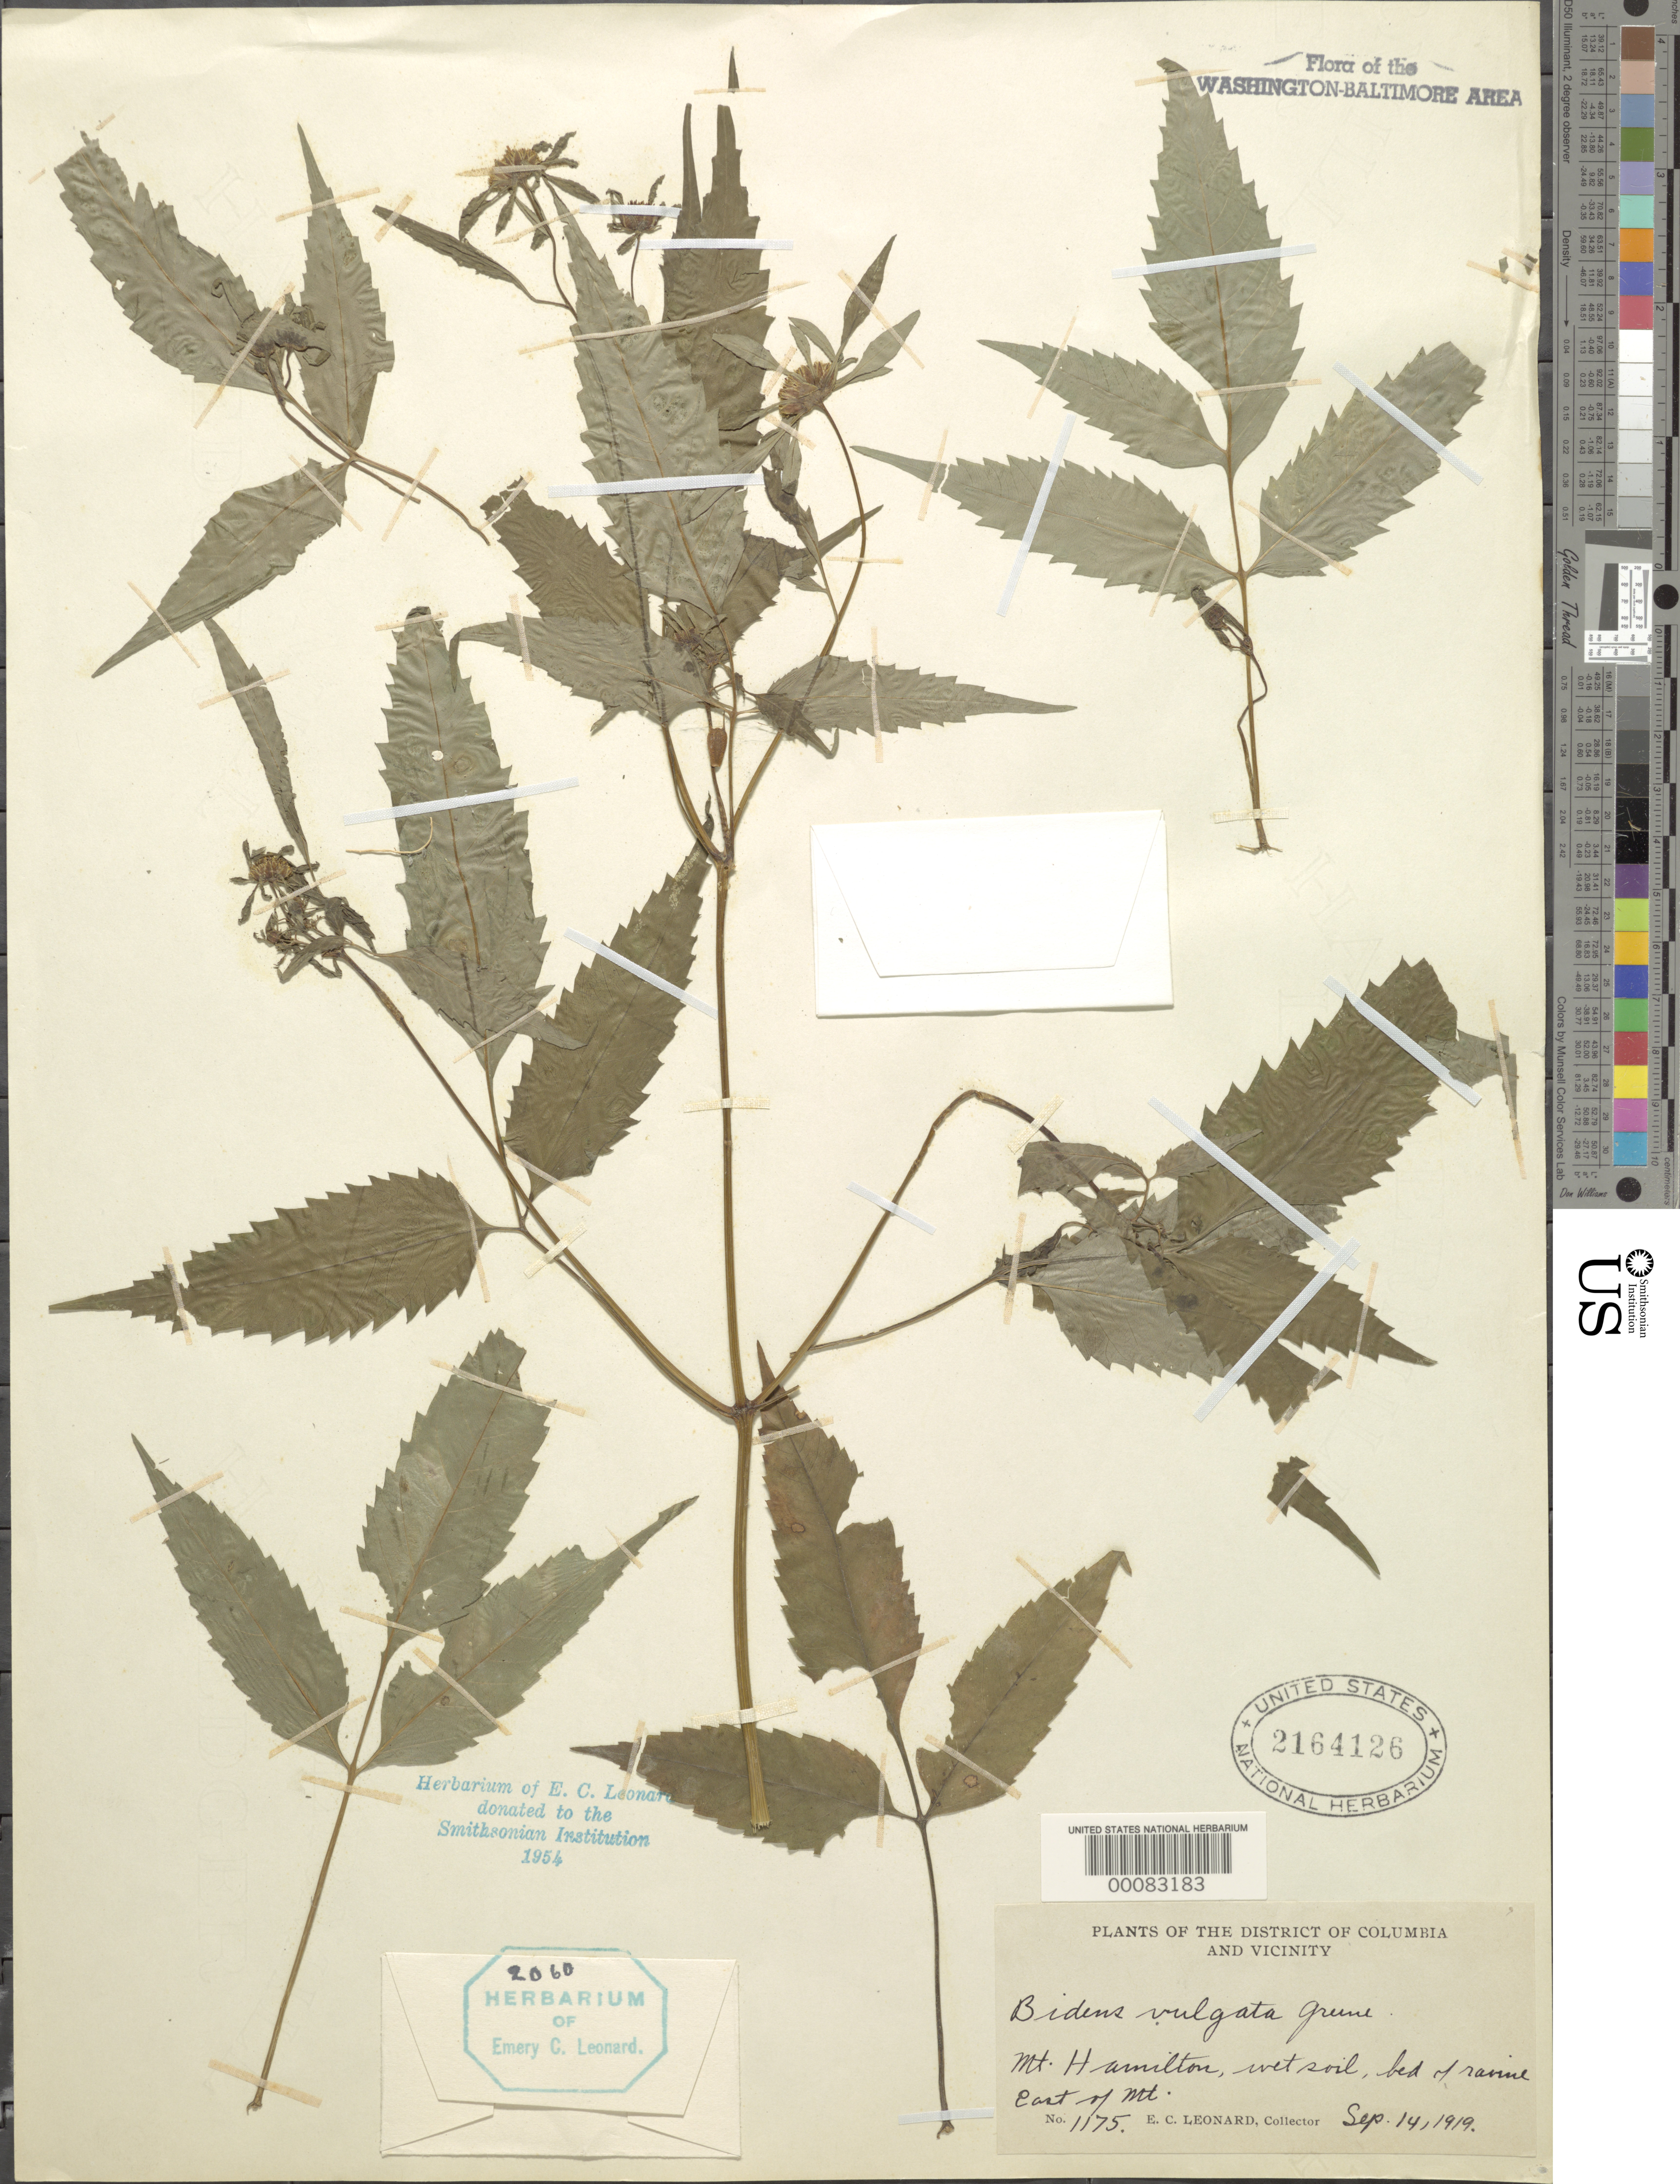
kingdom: Plantae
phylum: Tracheophyta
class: Magnoliopsida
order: Asterales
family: Asteraceae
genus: Bidens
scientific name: Bidens vulgata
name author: Greene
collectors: E. C. Leonard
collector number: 1175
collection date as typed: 14 Sep 1919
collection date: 1919-09-14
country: United States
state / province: District of Columbia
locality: Mount Hamitlon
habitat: Ravine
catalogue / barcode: US 2164126